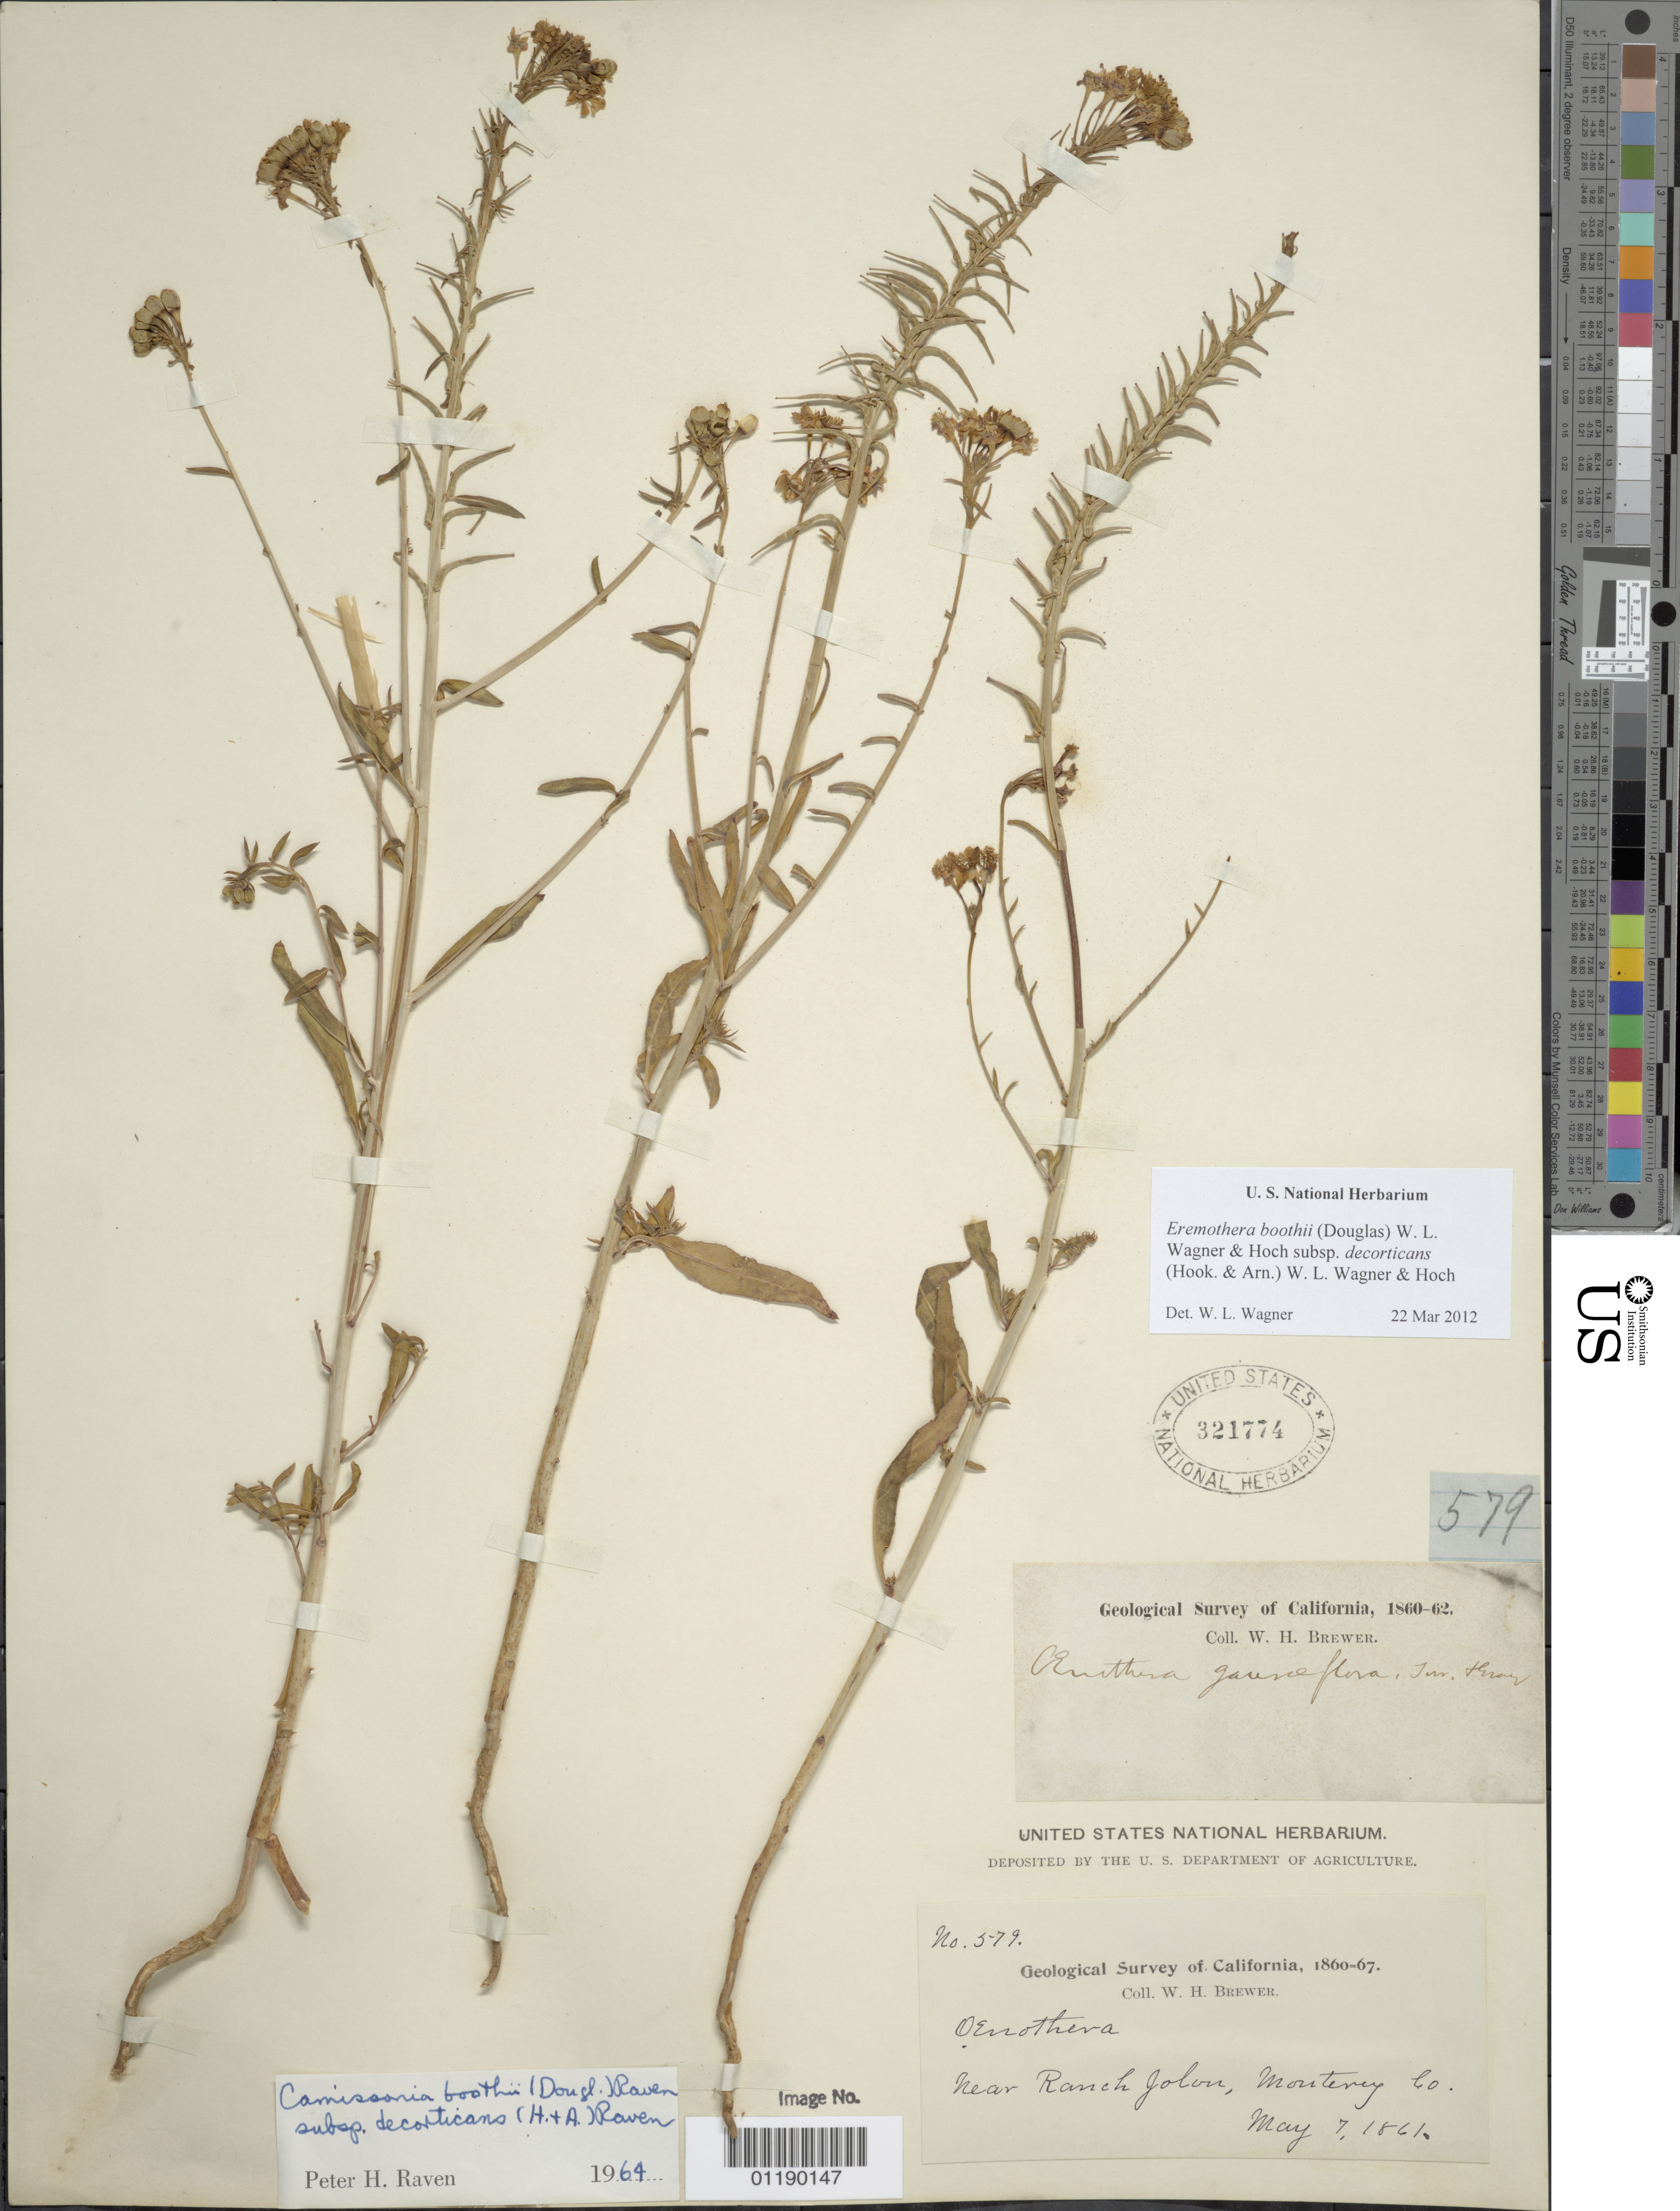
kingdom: Plantae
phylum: Tracheophyta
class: Magnoliopsida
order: Myrtales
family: Onagraceae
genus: Eremothera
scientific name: Eremothera boothii subsp. decorticans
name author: (Hook. & Arn.) W.L. Wagner & Hoch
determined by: Wagner, W. L., (BOT), Smithsonian Institution - National Museum of Natural History (UNITED STATES)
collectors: W. H. Brewer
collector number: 579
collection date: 1861-05-07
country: United States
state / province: California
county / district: Monterey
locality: Near Ranch Jolon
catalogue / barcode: US 321774